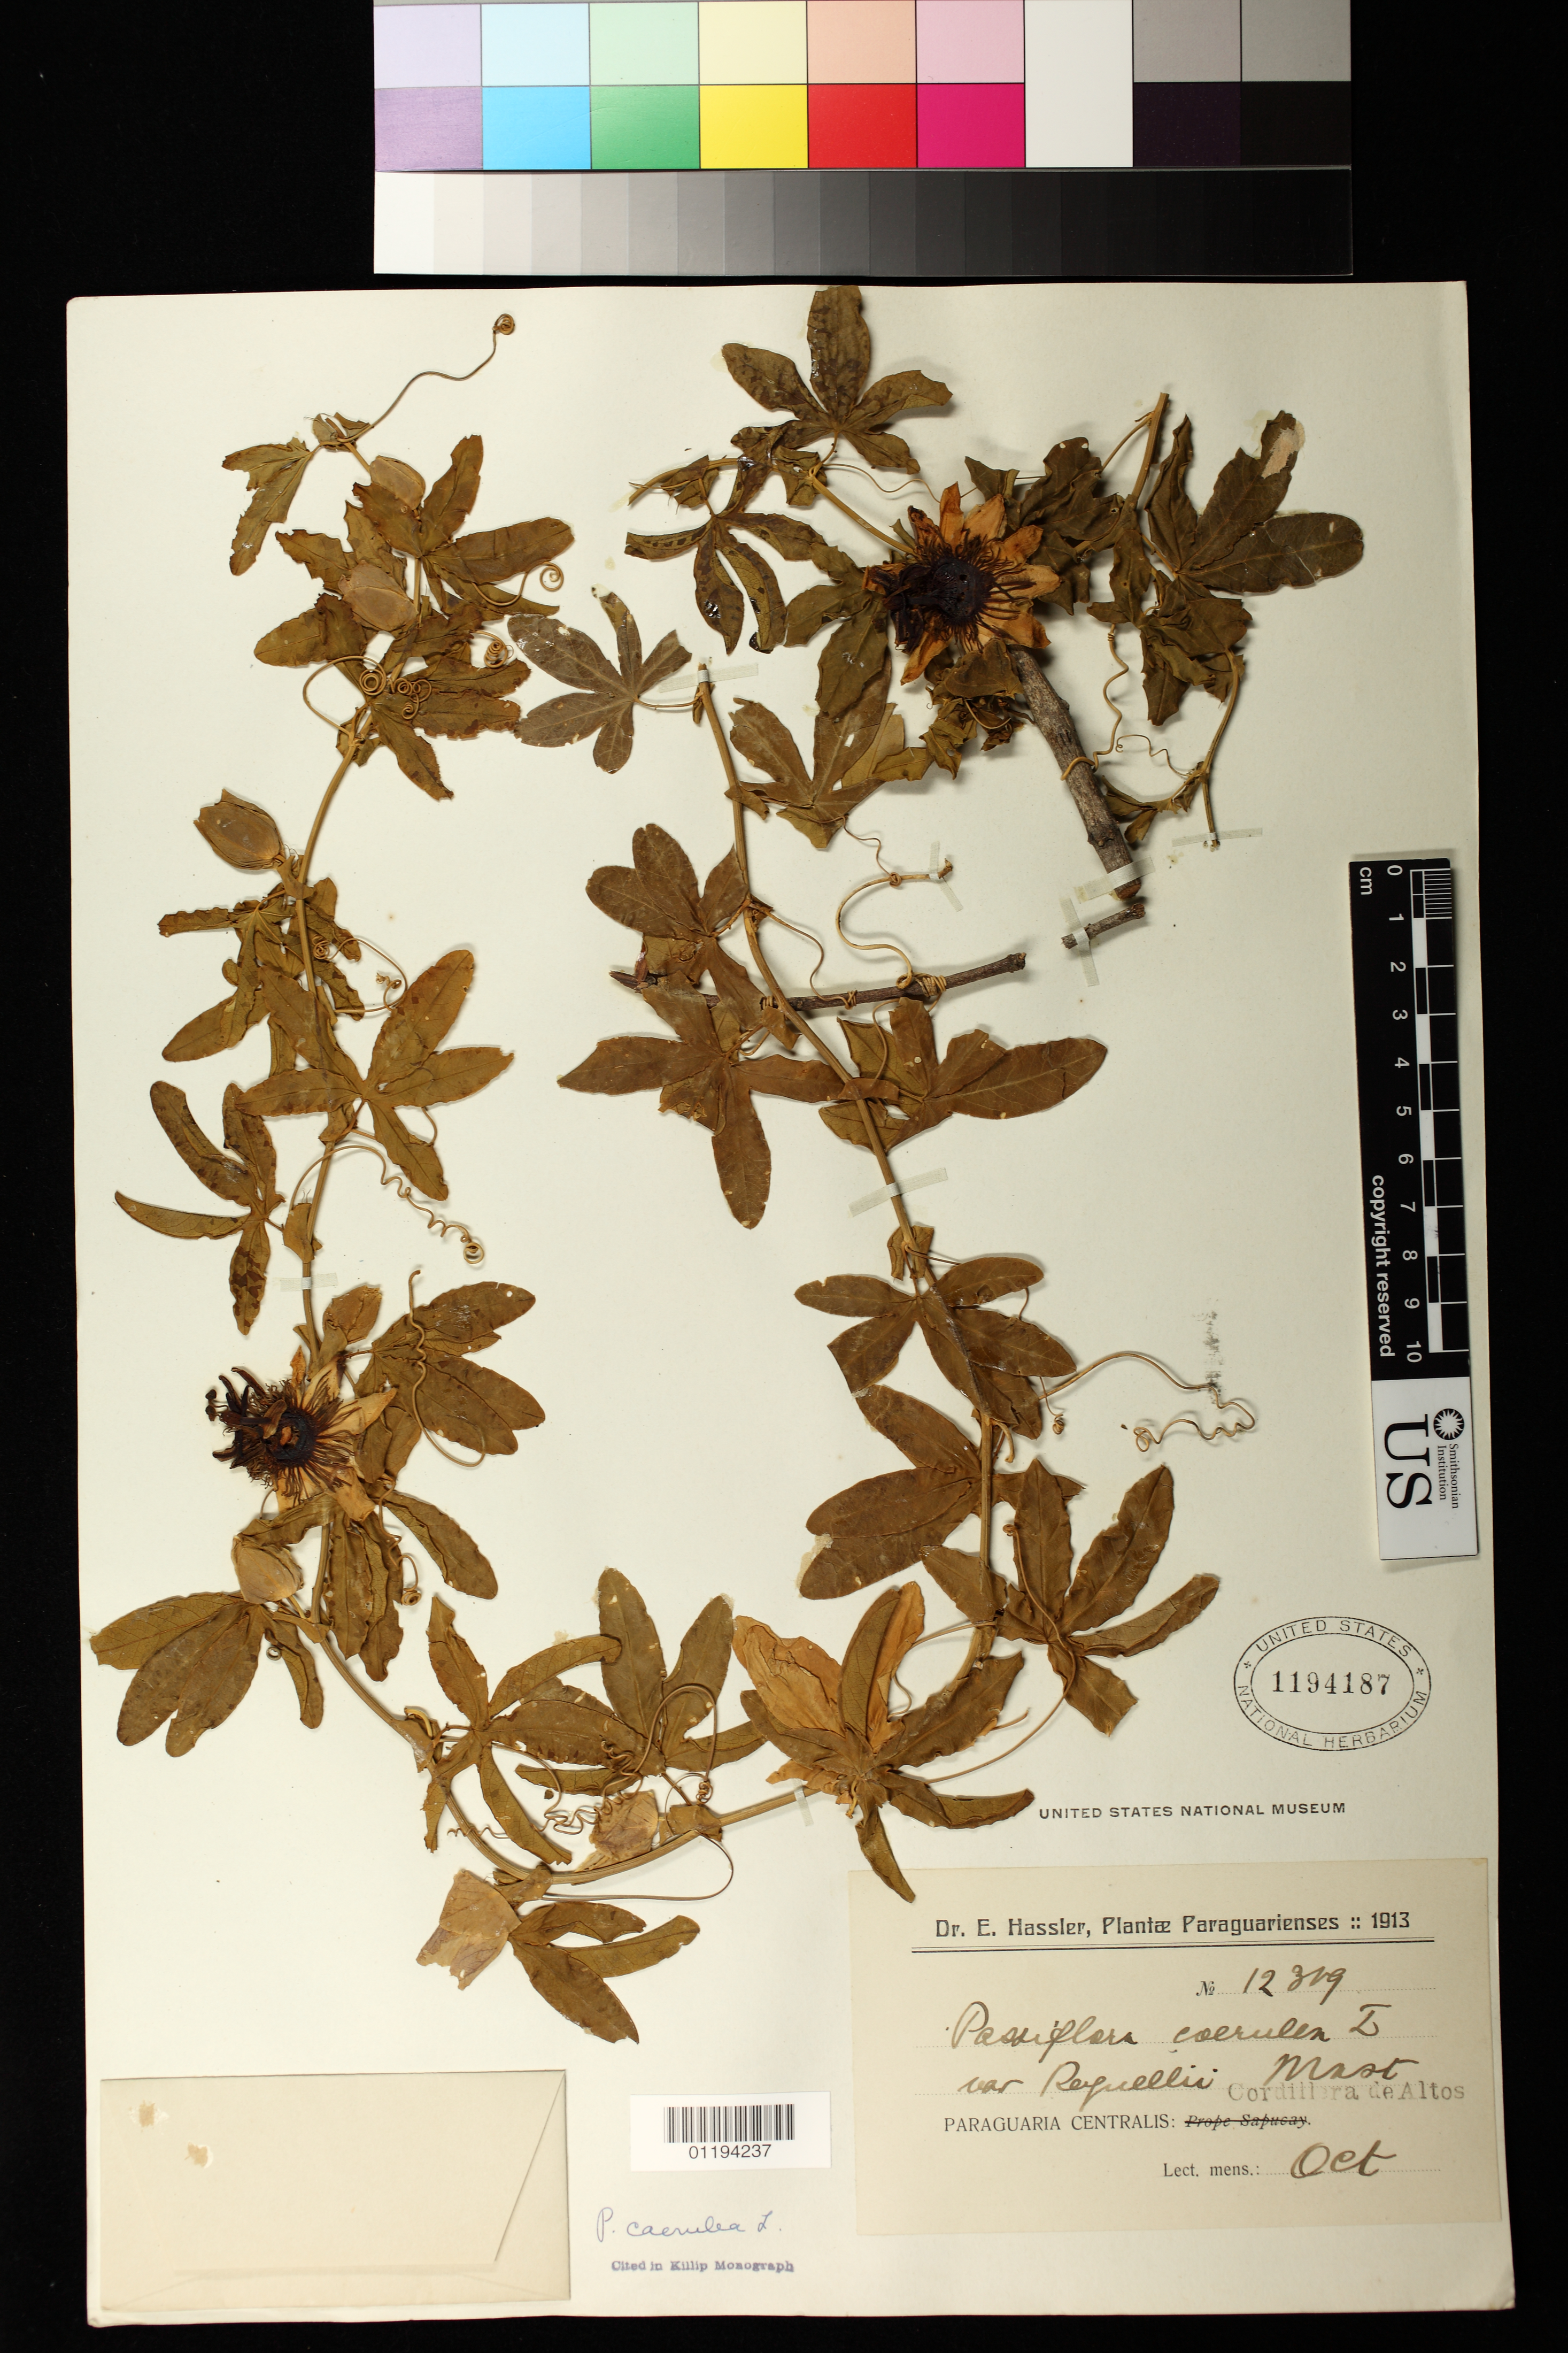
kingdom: Plantae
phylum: Tracheophyta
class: Magnoliopsida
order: Malpighiales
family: Passifloraceae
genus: Passiflora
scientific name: Passiflora caerulea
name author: L.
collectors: E. Hassler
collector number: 12319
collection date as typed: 1913-10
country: Paraguay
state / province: Paraguari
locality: Cordillera de Altos, Paraguaria Centralis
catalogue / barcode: US 1194187